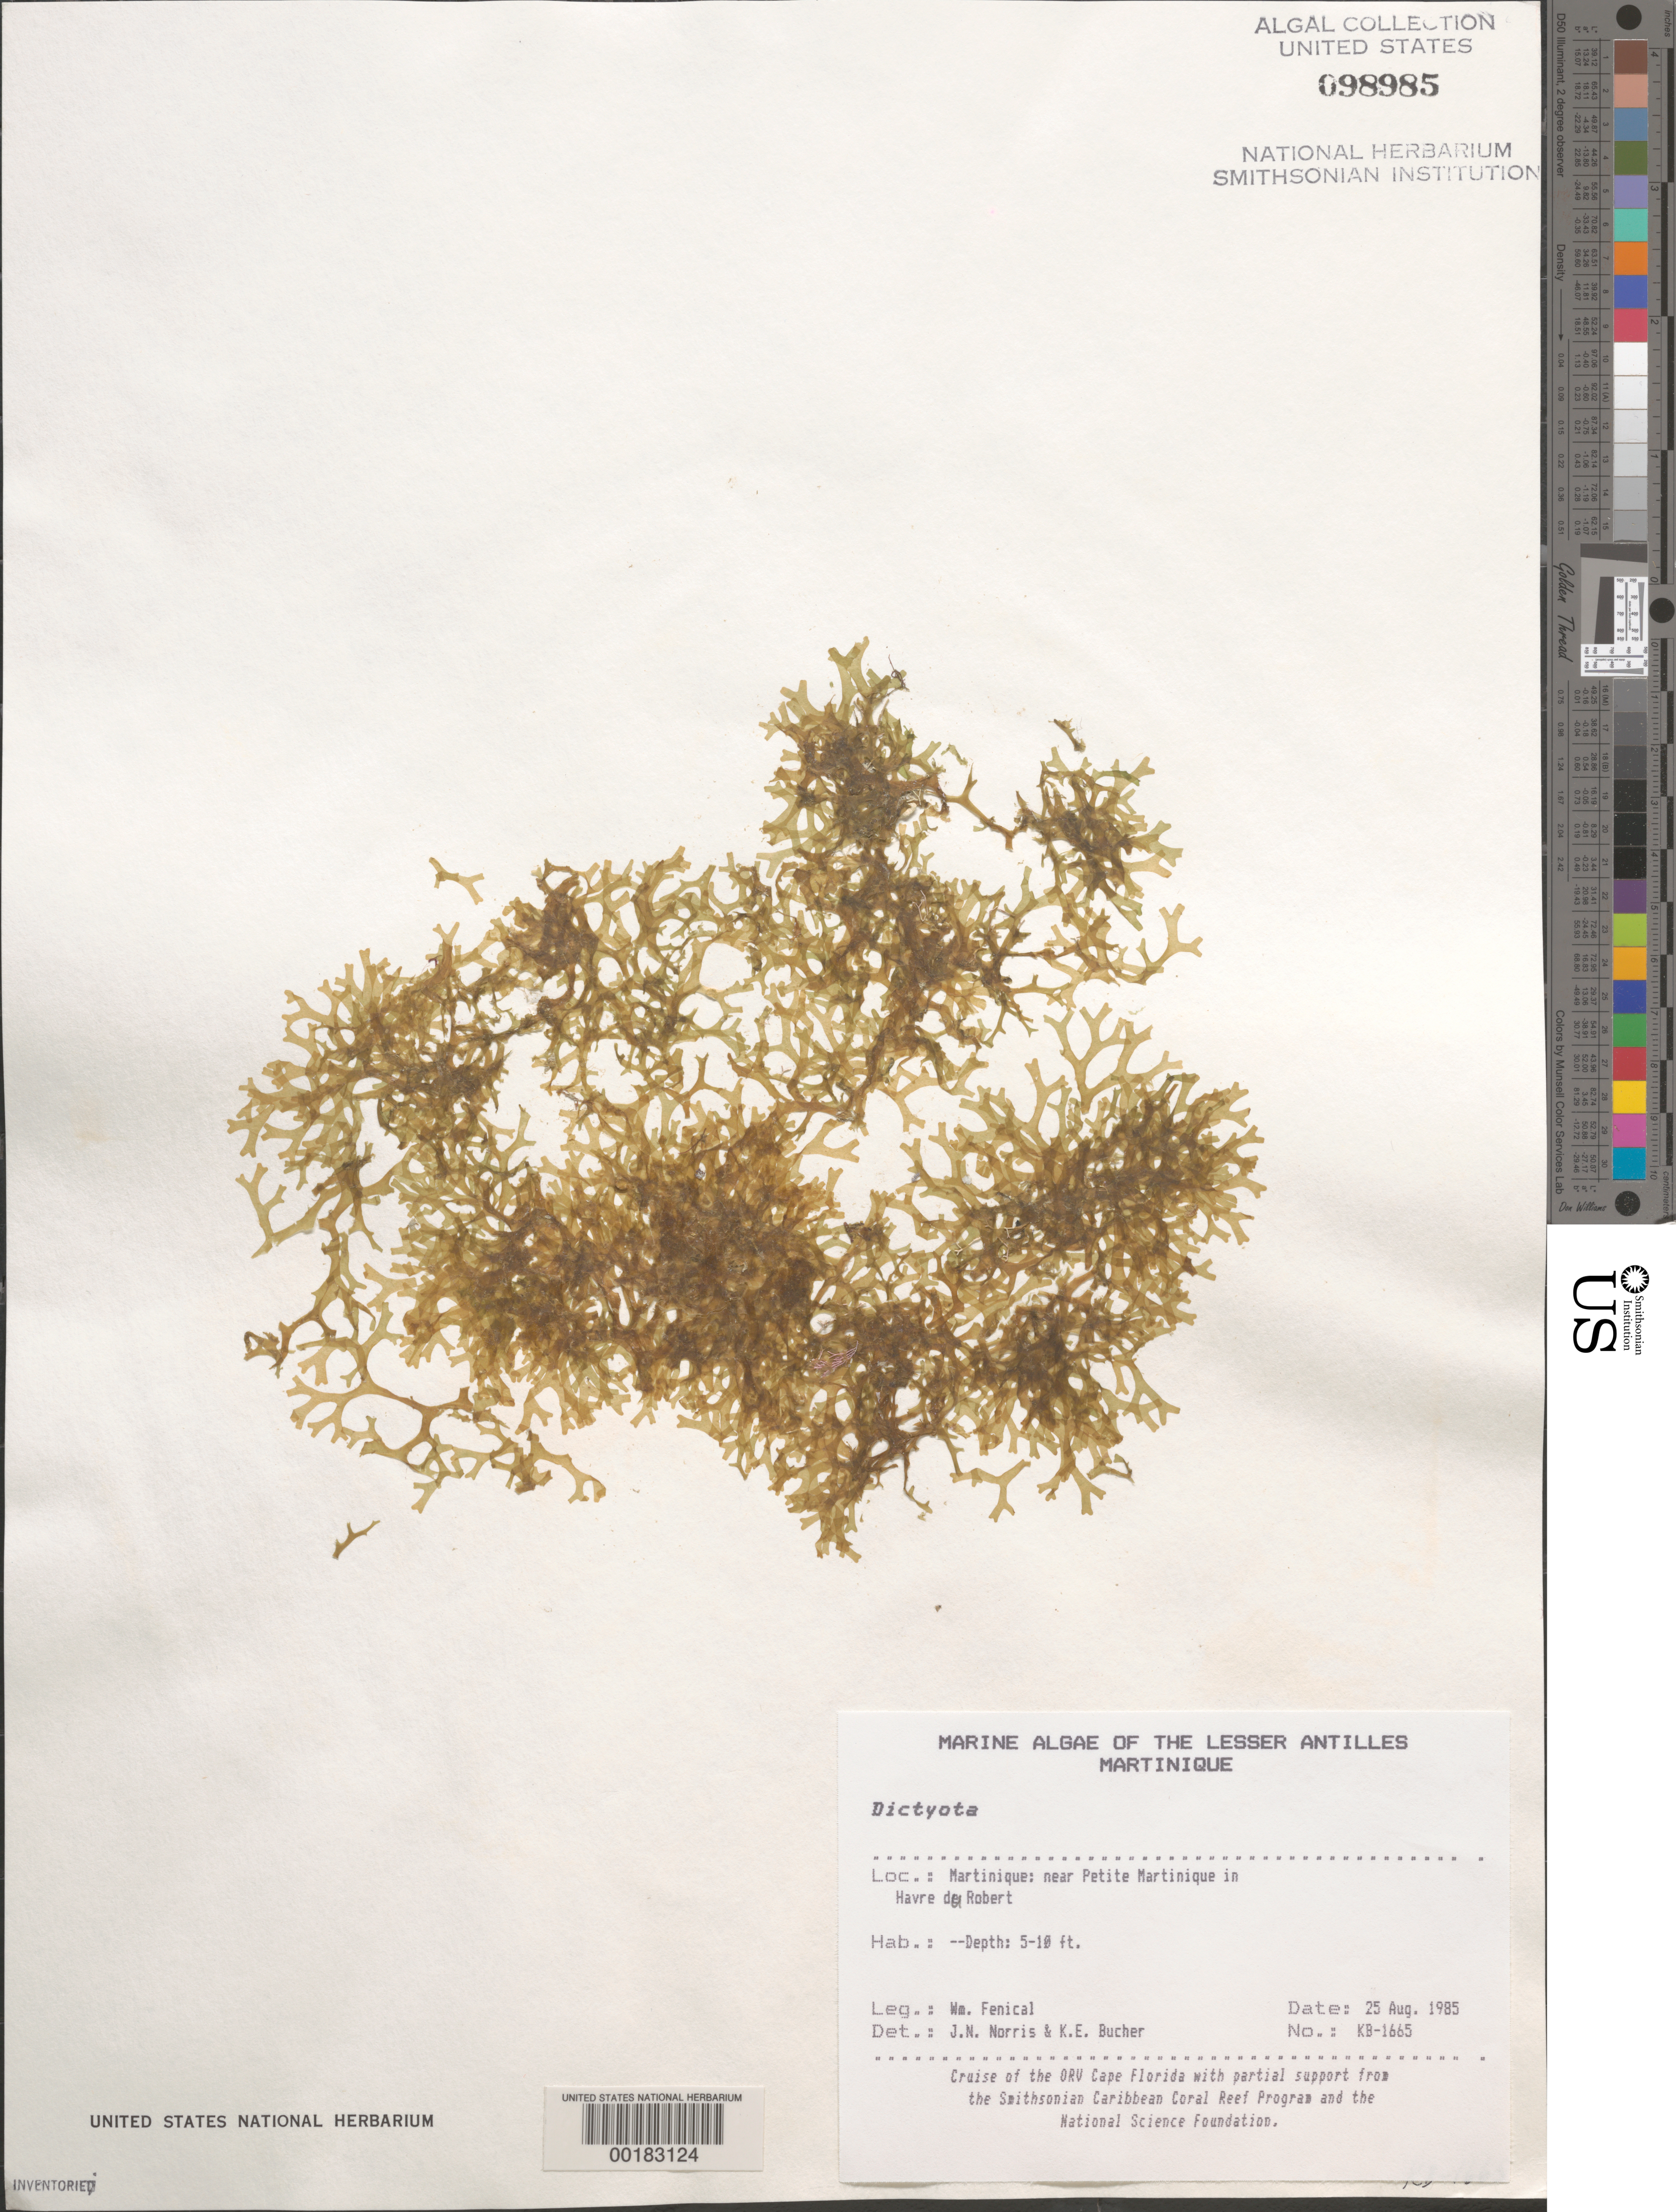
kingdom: Chromista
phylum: Ochrophyta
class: Phaeophyceae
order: Dictyotales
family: Dictyotaceae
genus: Dictyota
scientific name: Dictyota sp.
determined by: Norris, J. N.; Bucher, K. E.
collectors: W. Fenical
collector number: Kb-1665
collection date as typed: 25 Aug 1985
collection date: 1985-08-25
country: Martinique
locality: Near Petite Martinique, Havre du Robert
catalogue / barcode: US 98985